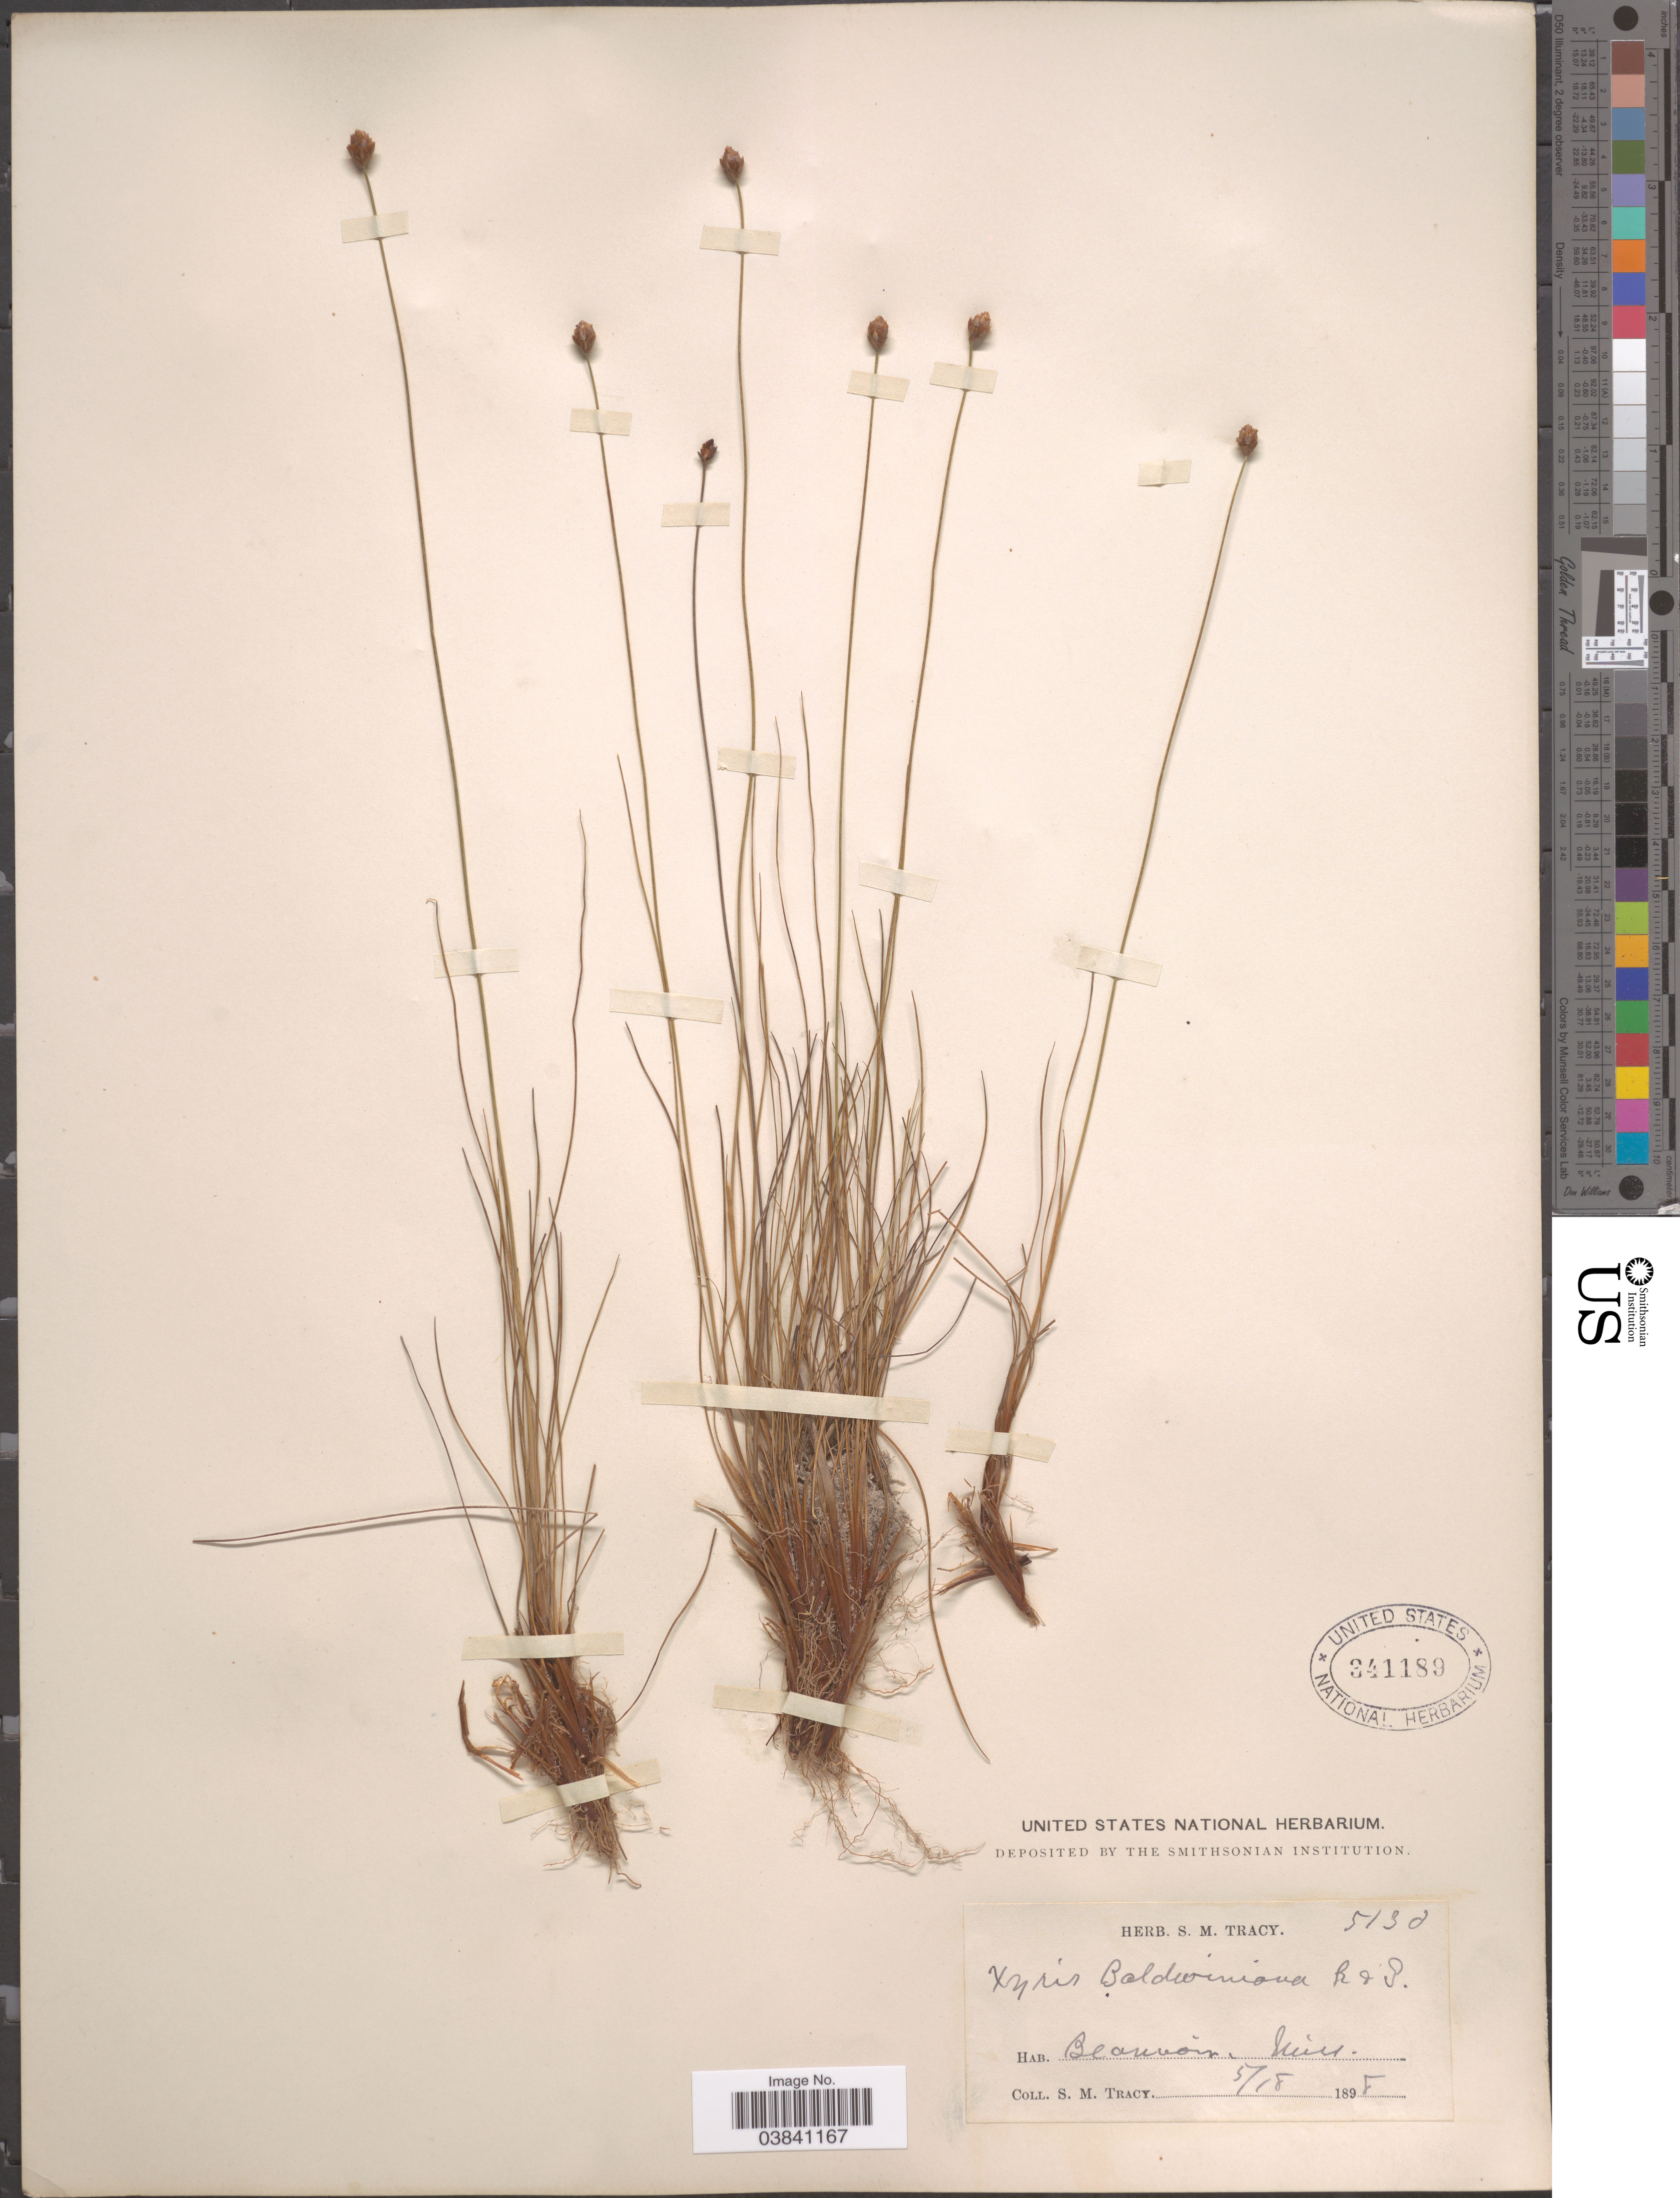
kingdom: Plantae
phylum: Tracheophyta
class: Liliopsida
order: Poales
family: Xyridaceae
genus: Xyris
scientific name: Xyris baldwiniana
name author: Schult.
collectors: S. M. Tracy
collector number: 5130*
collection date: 1898-05-18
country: United States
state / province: Mississippi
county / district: Harrison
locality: Beauvoir.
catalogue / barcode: US 341189